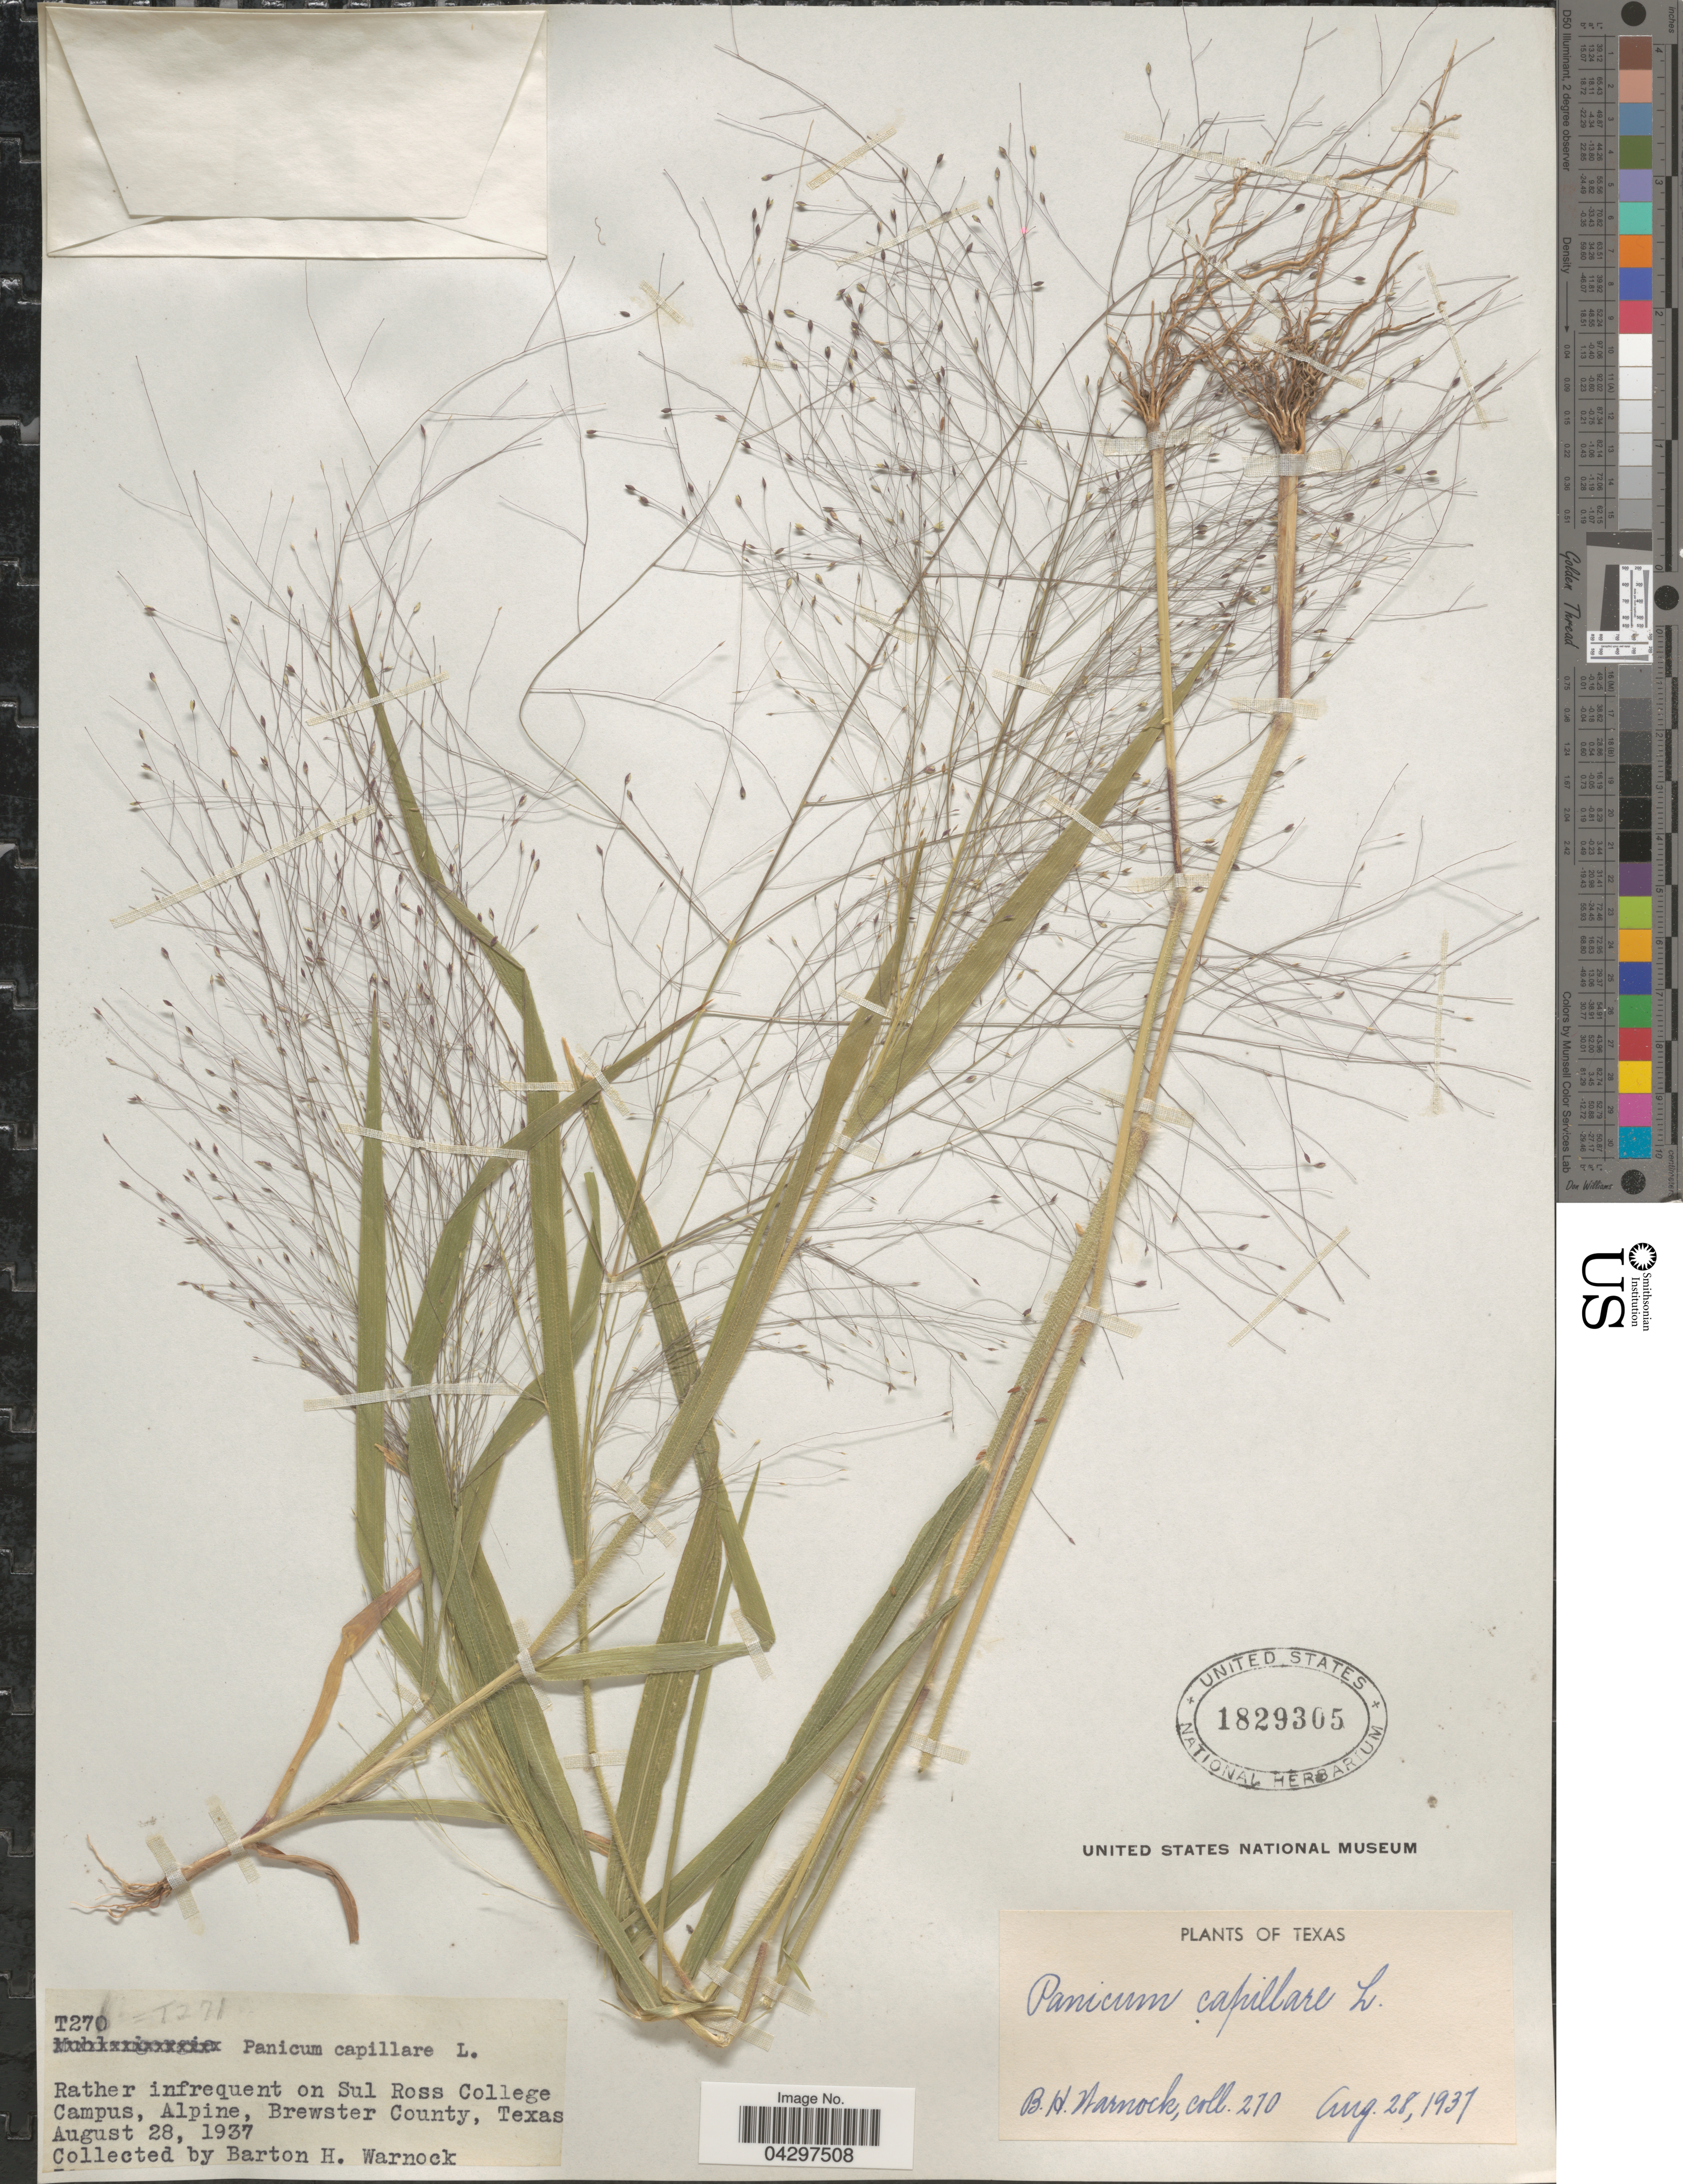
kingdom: Plantae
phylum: Tracheophyta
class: Liliopsida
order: Poales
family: Poaceae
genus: Panicum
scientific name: Panicum capillare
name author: L.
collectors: B. H. Warnock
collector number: T270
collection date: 1937-08-28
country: United States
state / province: Texas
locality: Rather infrequent on Sul Ross College Campus, Alpine, Brewster County.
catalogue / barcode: US 1829305